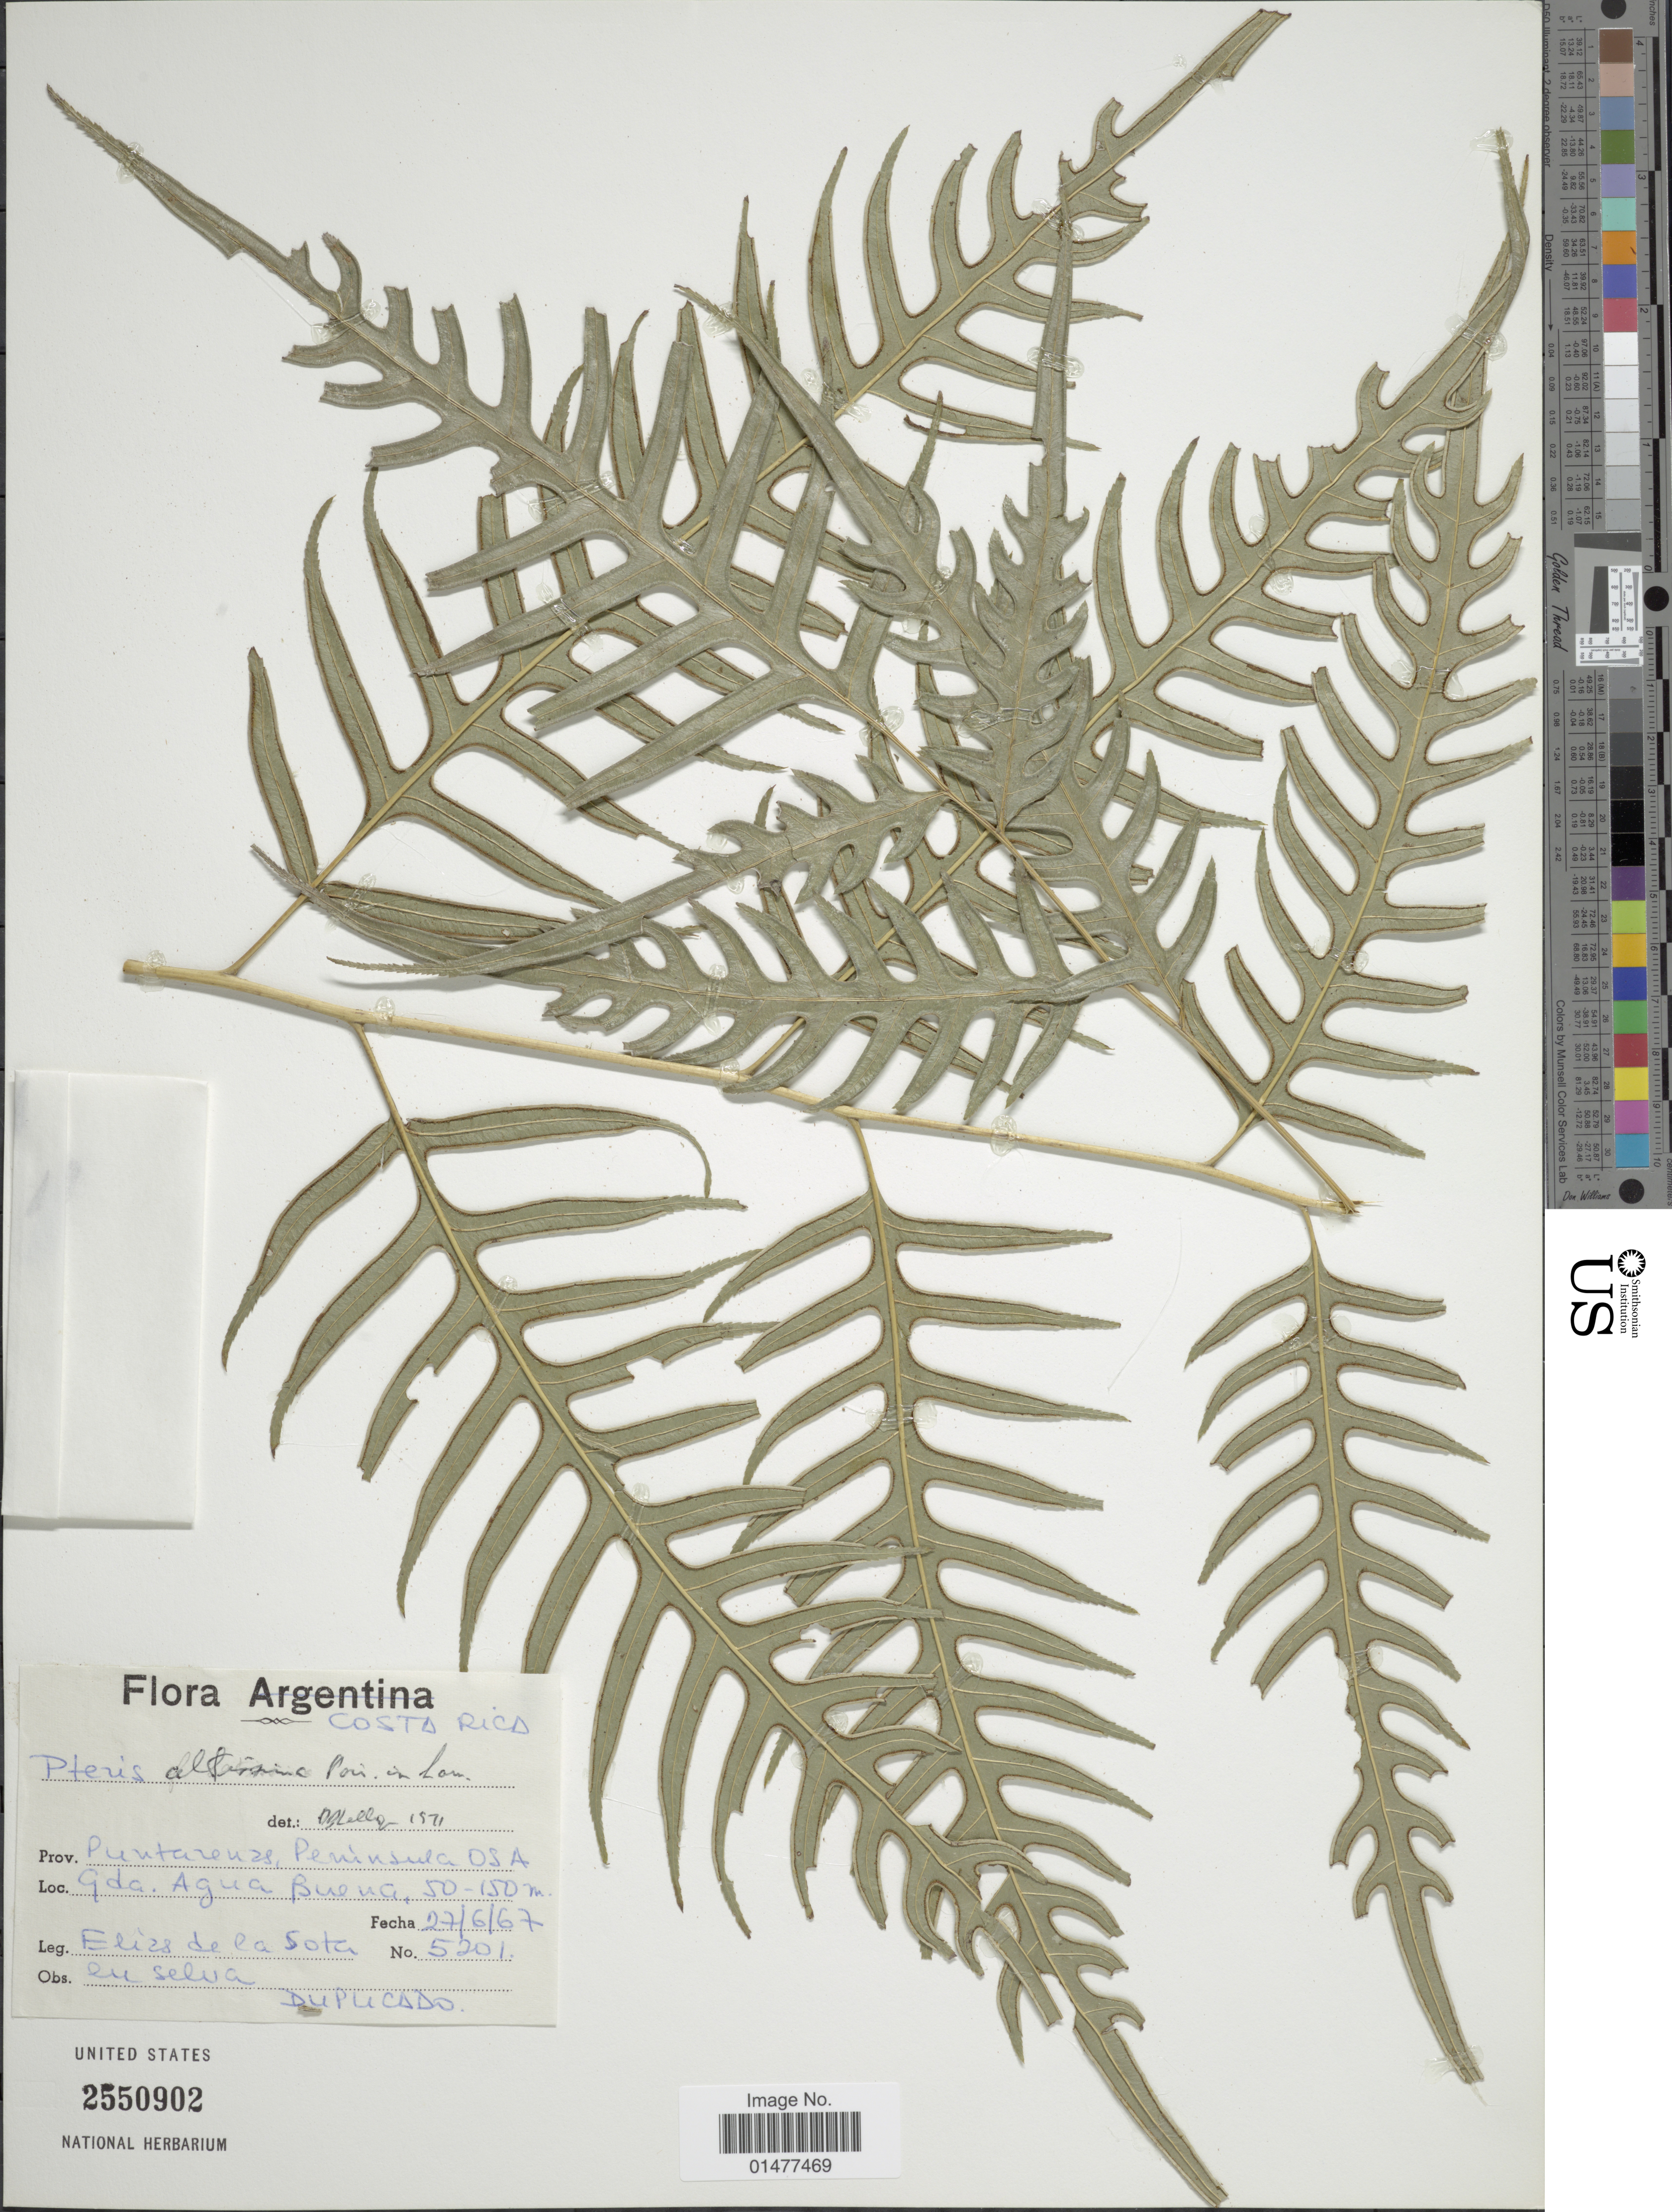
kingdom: Plantae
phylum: Tracheophyta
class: Polypodiopsida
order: Polypodiales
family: Pteridaceae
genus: Pteris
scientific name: Pteris altissima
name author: Poir.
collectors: E. R. de la Sota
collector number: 5201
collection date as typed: Transcribed d/m/y: 27/6/67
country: Costa Rica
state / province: Puntarenas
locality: Peninsula OSA, Gda. Agua Buena.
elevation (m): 50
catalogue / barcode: US 2550902